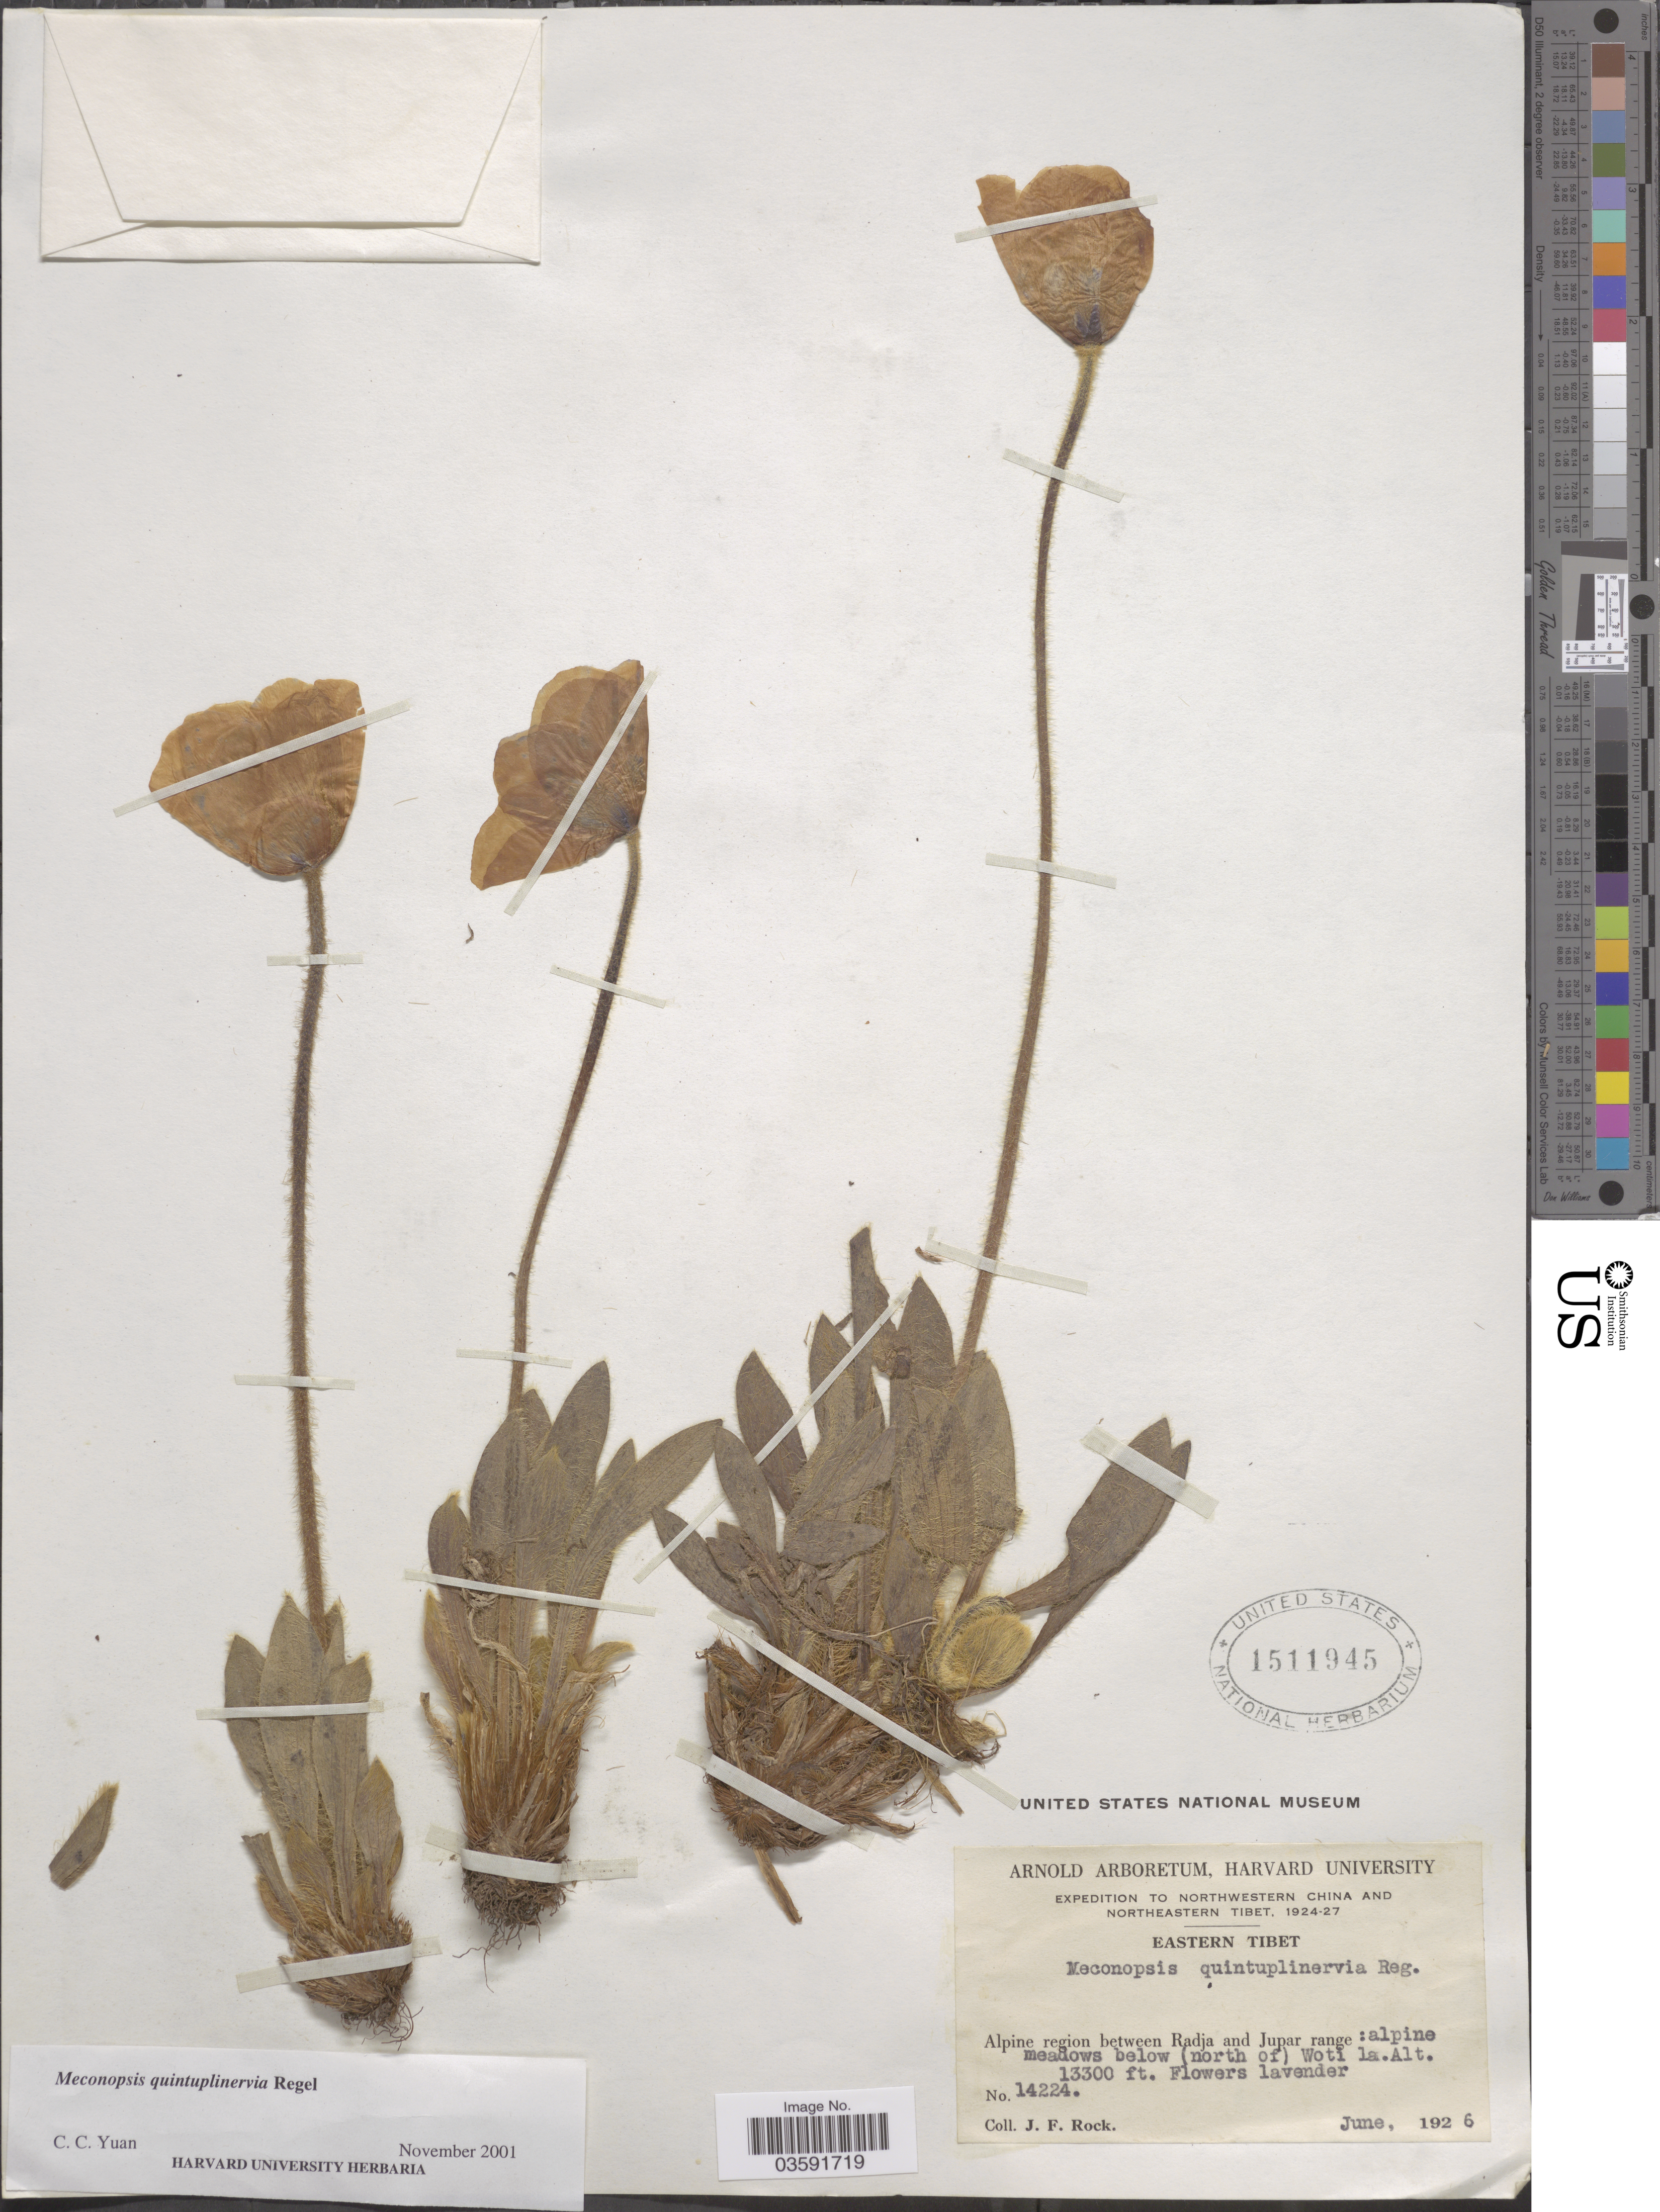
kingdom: Plantae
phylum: Tracheophyta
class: Magnoliopsida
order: Ranunculales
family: Papaveraceae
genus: Meconopsis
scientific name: Meconopsis quintuplinervia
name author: Regel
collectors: J. Rock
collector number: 14224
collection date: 1926-06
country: China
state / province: Xizang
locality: Northwestern China and Northeastern Tibet. Eastern Tibet. Alpine region between Radja and Jupar range: alpine meadows below (north of) Woti la.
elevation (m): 4054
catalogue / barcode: US 1511945